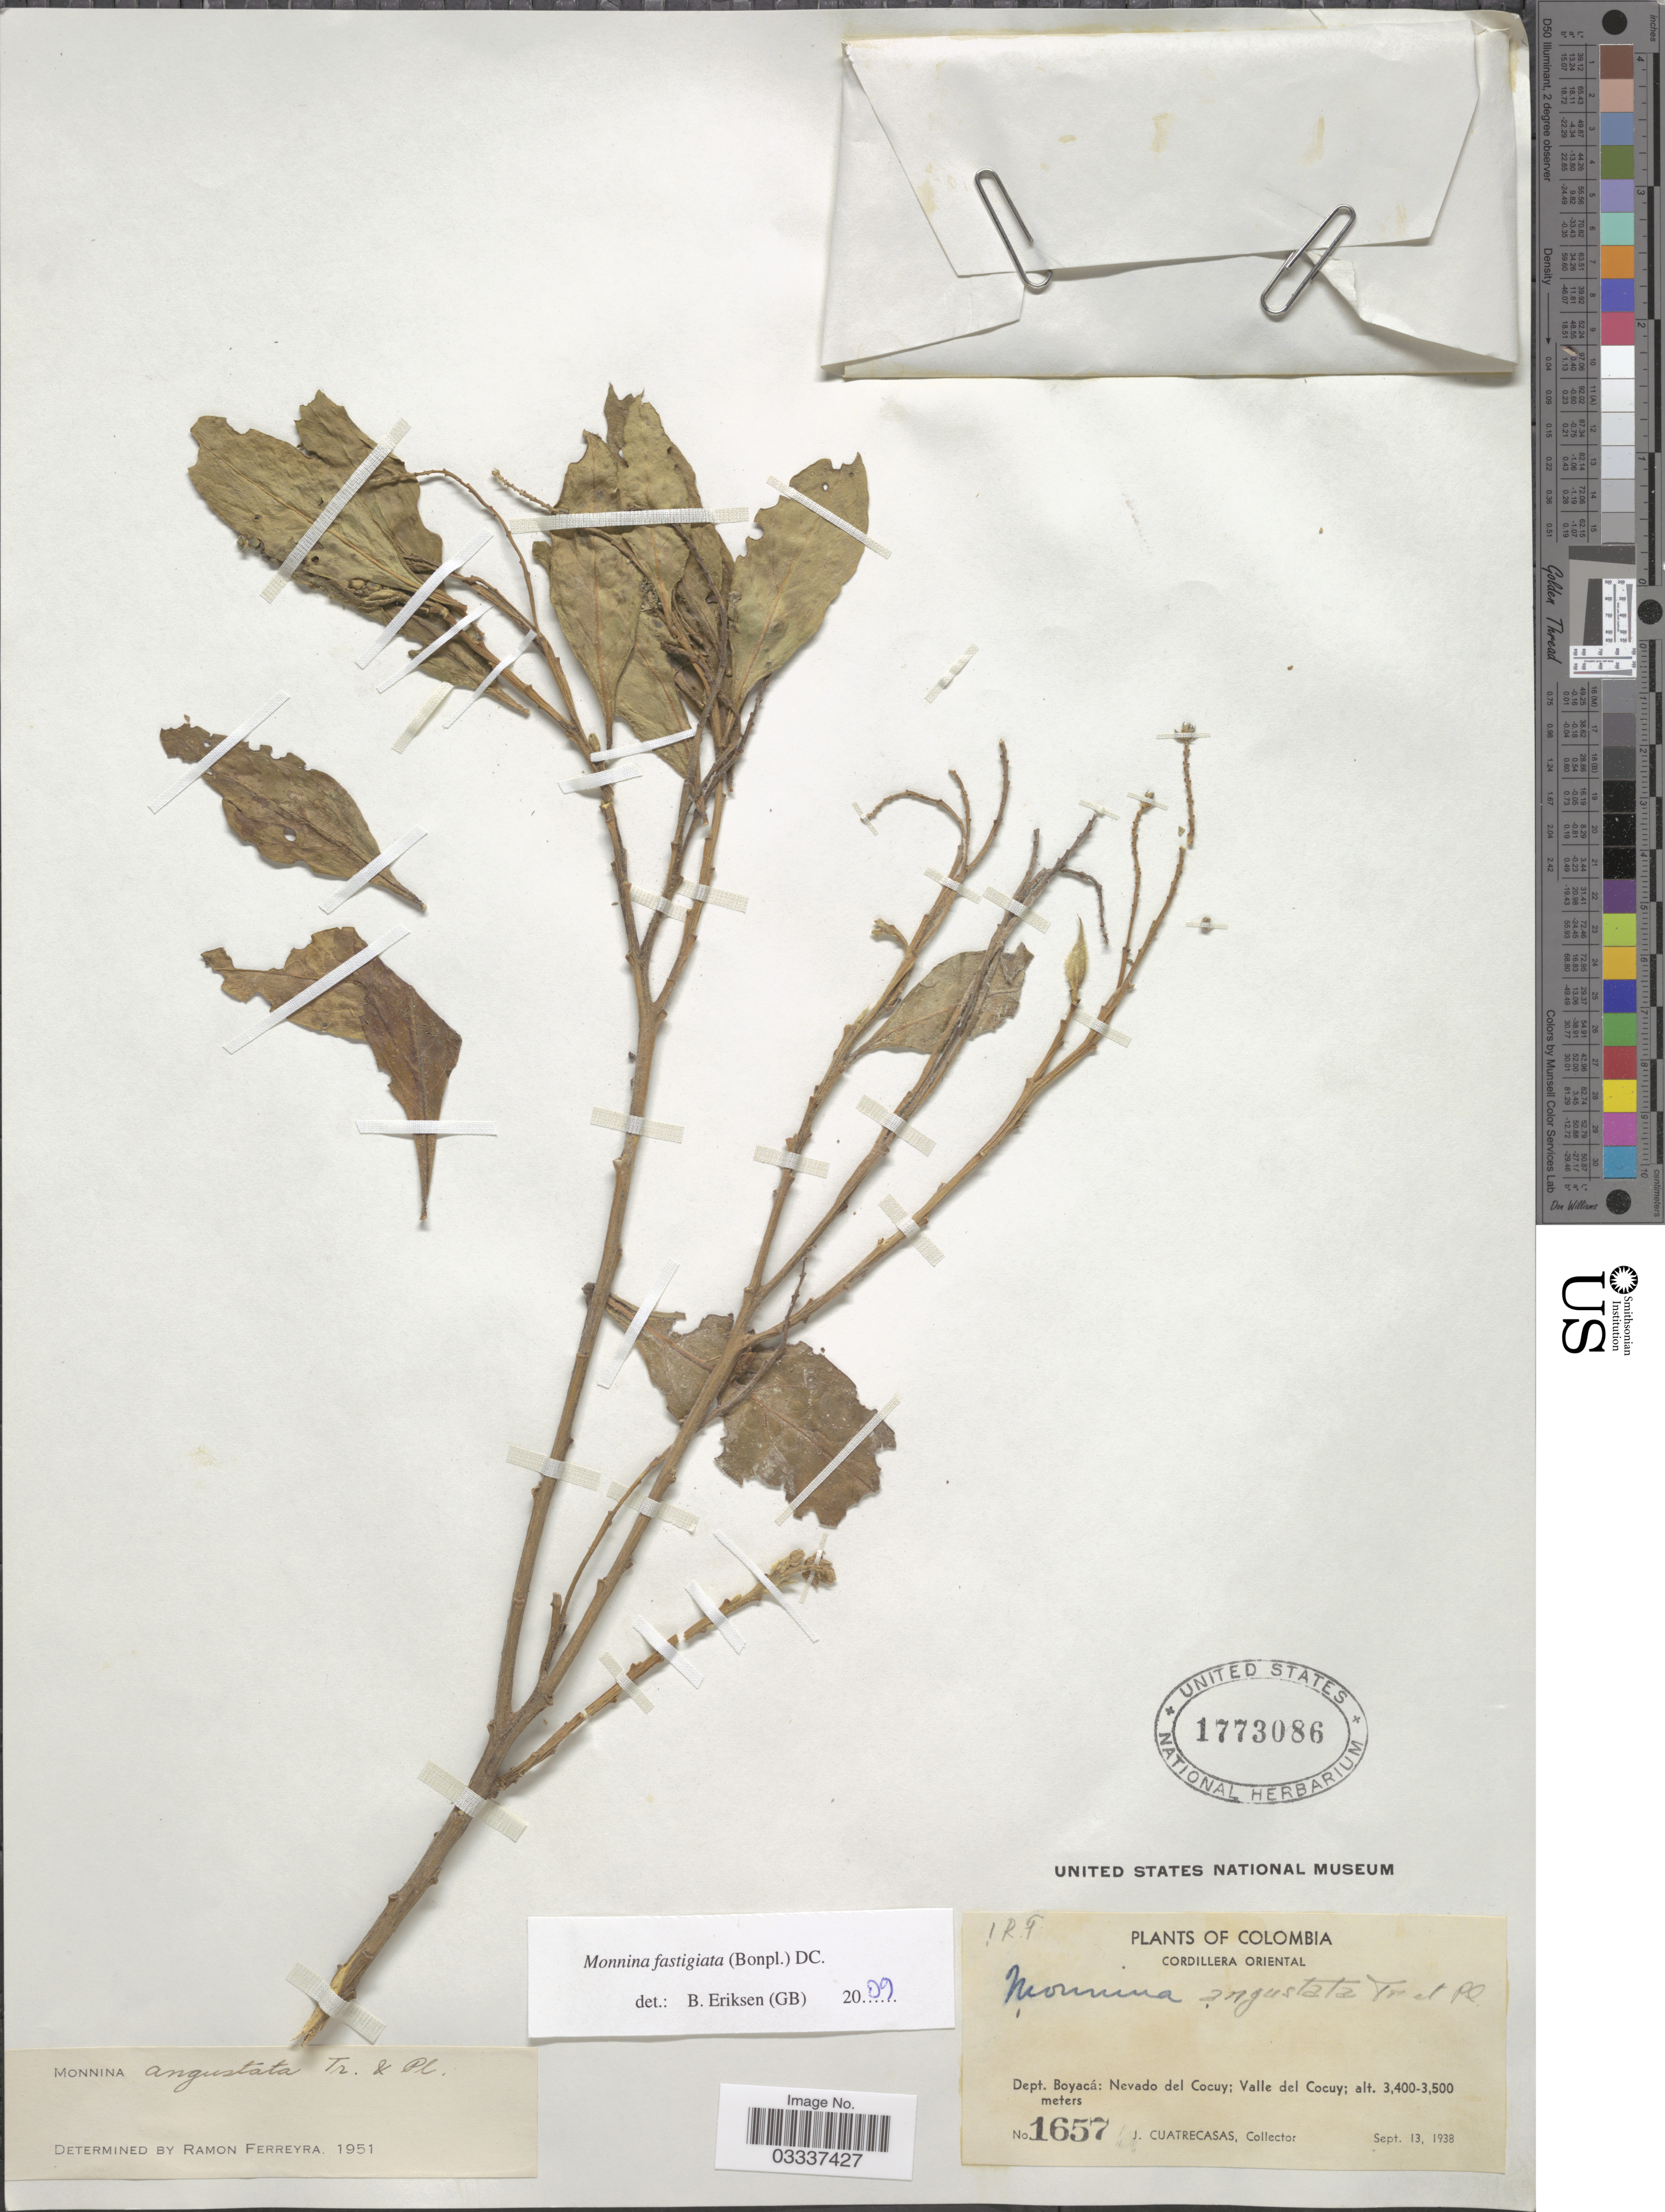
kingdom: Plantae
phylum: Tracheophyta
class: Magnoliopsida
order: Fabales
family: Polygalaceae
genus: Monnina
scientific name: Monnina fastigiata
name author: (Bonpl.) DC.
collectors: J. Cuatrecasas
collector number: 1657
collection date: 1938-09-13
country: Colombia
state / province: Boyacá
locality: Dept. Boyacá: Nevado del Cocuy; Valle del Cocuy.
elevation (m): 3400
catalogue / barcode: US 1773086